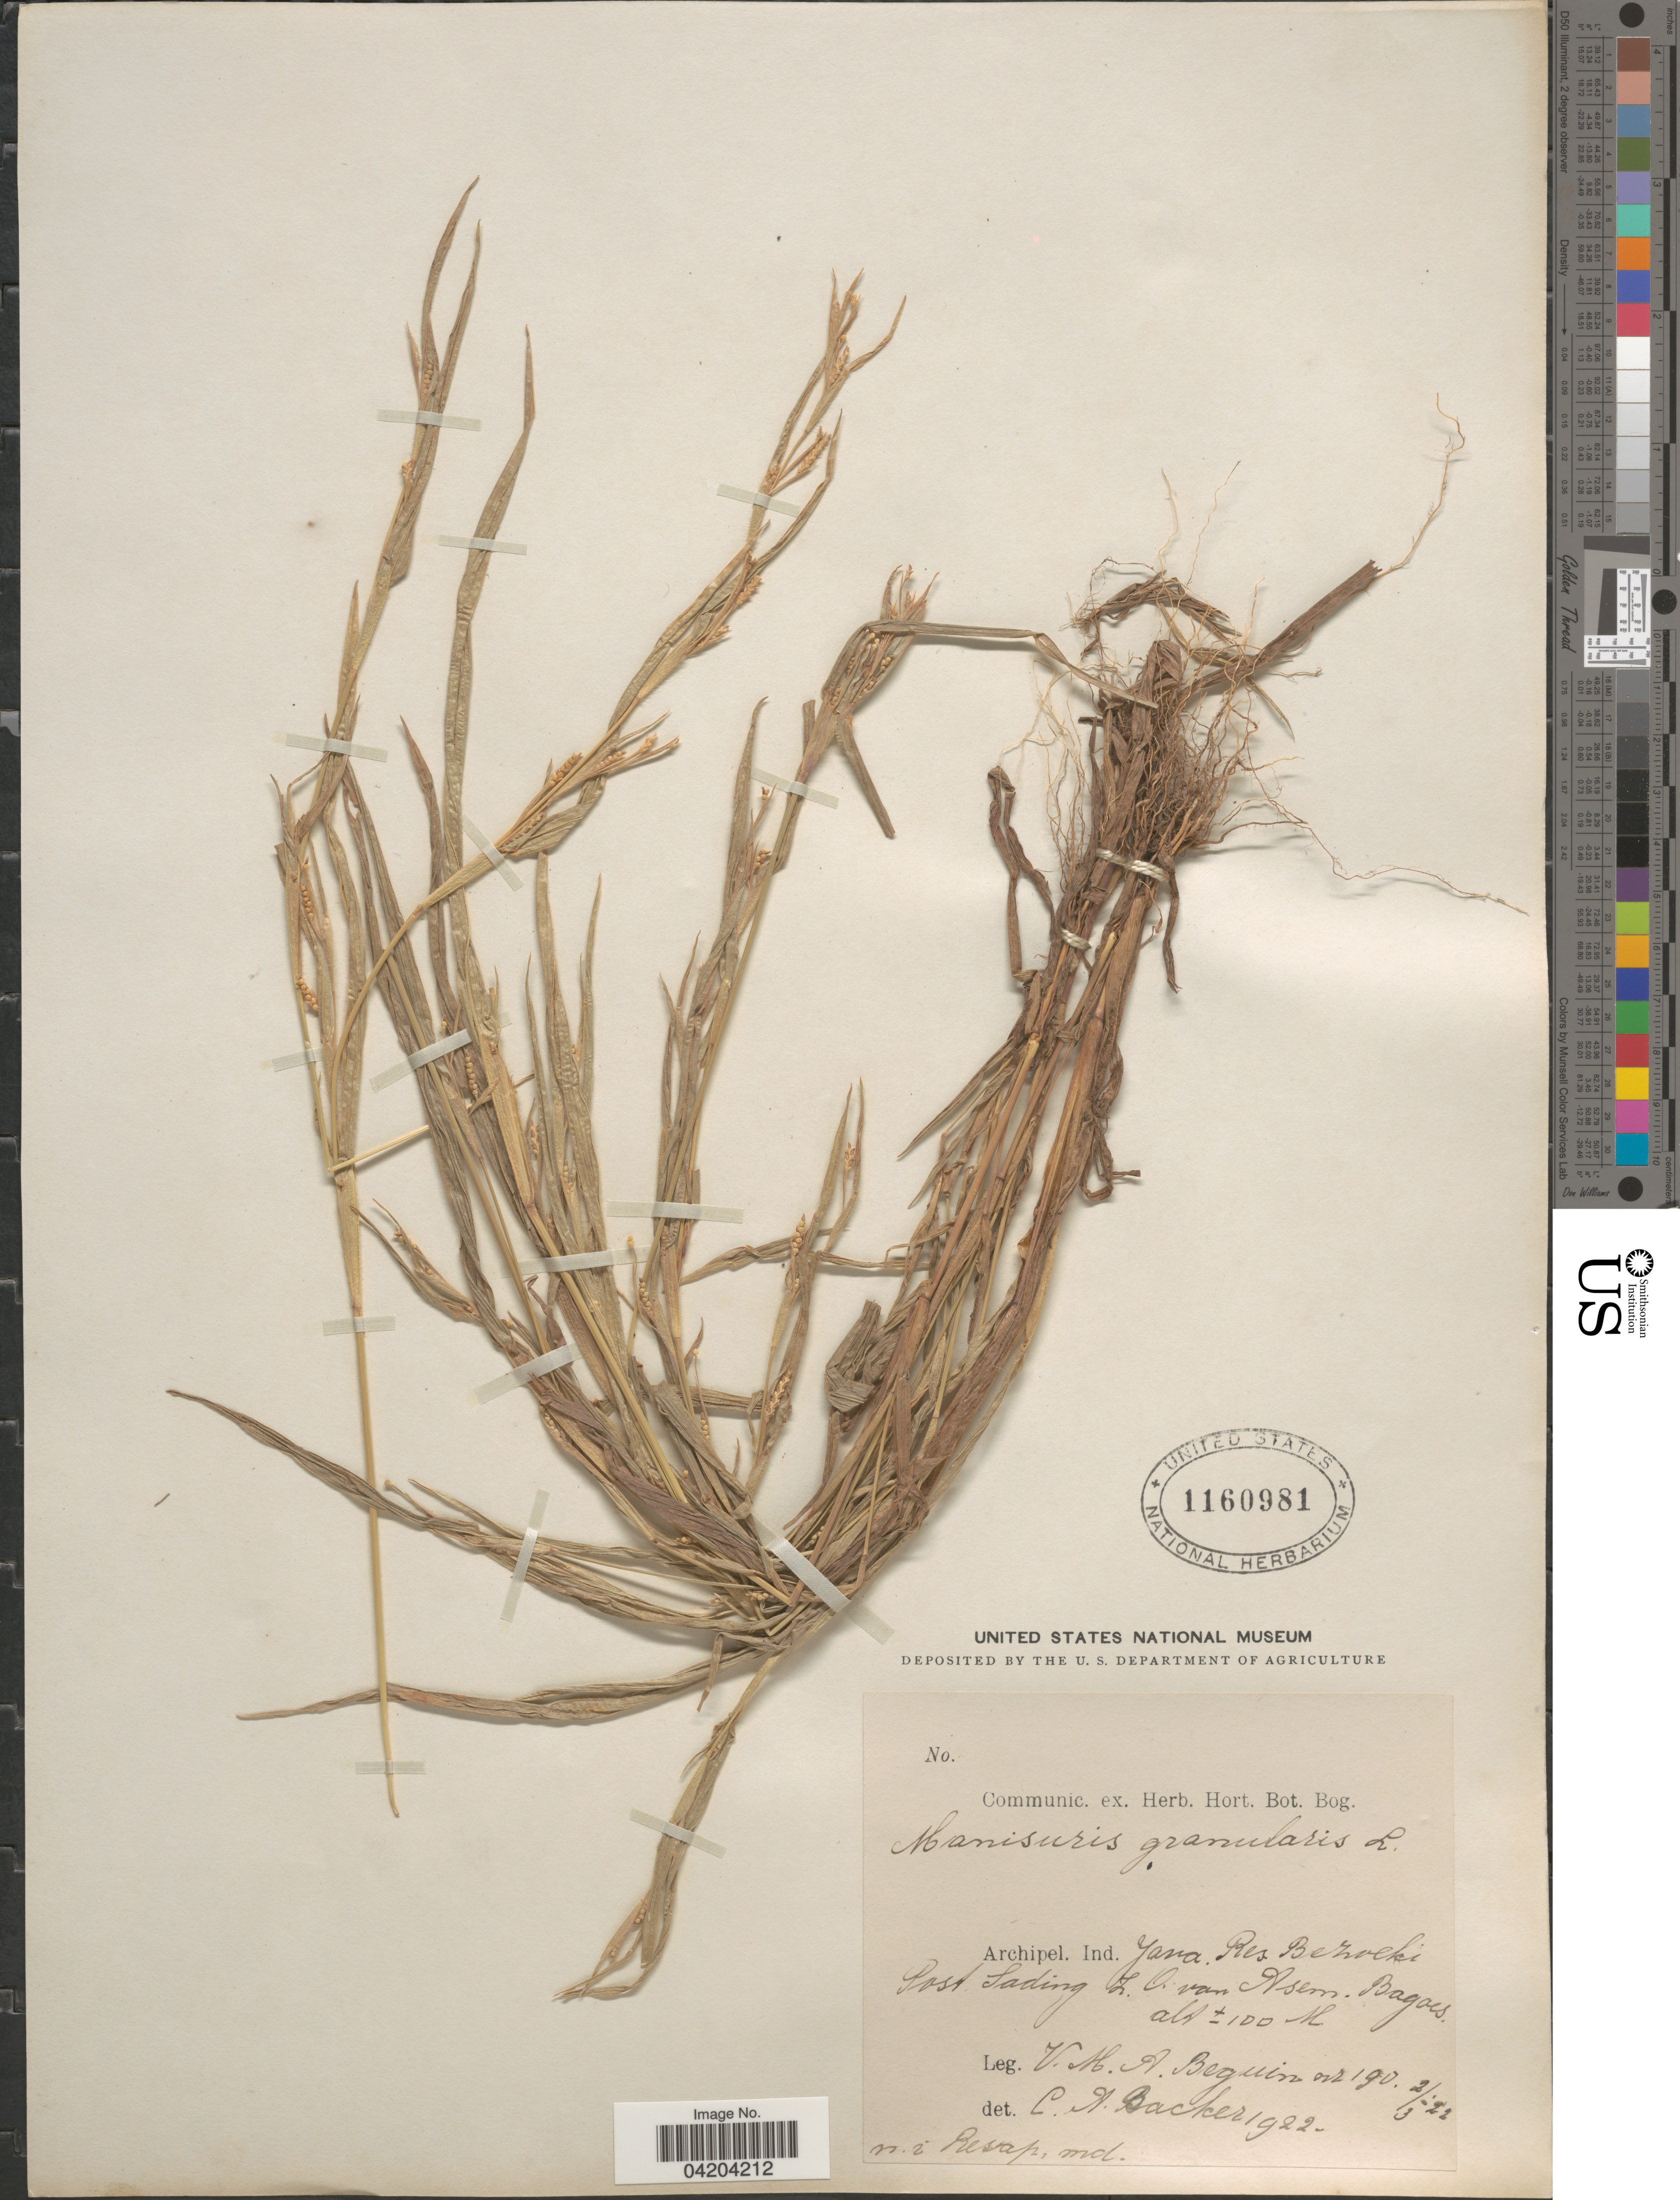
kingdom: Plantae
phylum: Tracheophyta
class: Liliopsida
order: Poales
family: Poaceae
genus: Mnesithea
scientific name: Mnesithea granularis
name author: (L.) de Koning & Sosef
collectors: V. Beguin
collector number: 190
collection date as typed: Transcribed d/m/y: 2/3/22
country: Indonesia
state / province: Java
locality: Archipel. Ind. Res. Bezoeki Post Sading Z. O. van Asem. Bagoes.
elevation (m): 100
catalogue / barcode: US 1160981